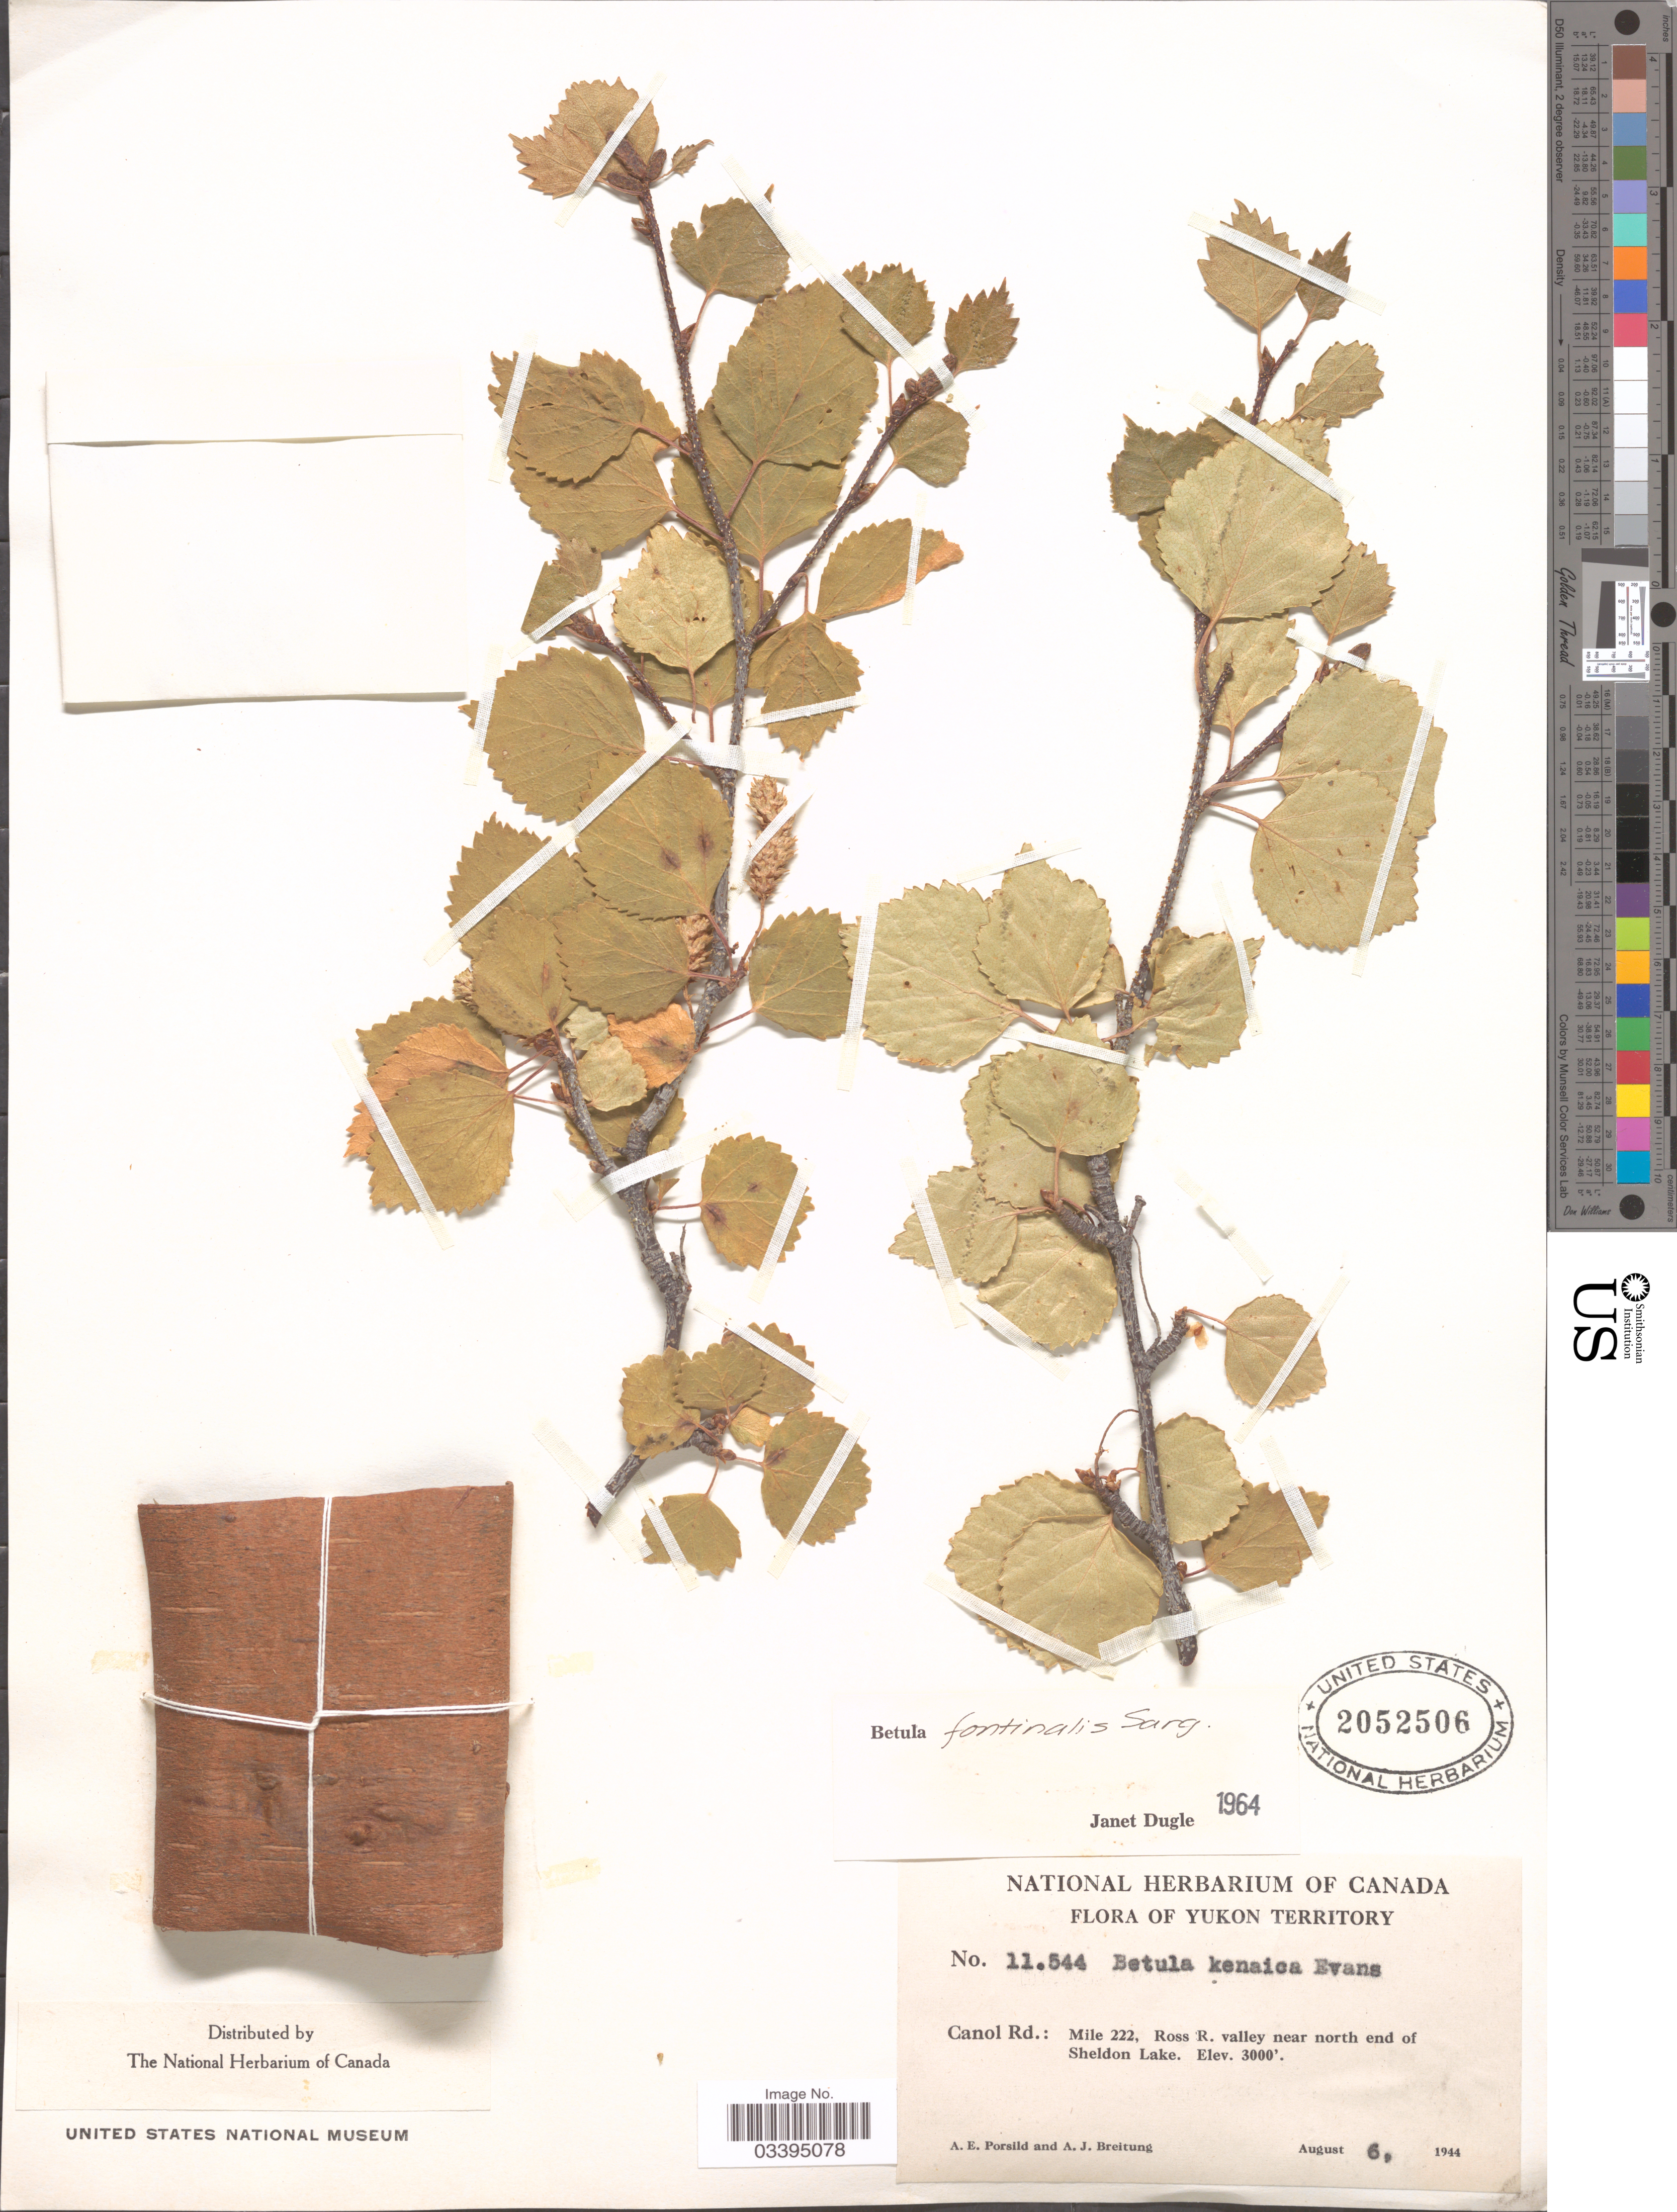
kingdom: Plantae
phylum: Tracheophyta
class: Magnoliopsida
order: Fagales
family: Betulaceae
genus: Betula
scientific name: Betula fontinalis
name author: Sarg.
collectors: A. E. Porsild & A. Breitung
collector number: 11544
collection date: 1944-08-06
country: Canada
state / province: Yukon Territory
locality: Canol Rd.: Mile 222, Ross R. valley near north end of Sheldon Lake.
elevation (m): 914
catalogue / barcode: US 2052506